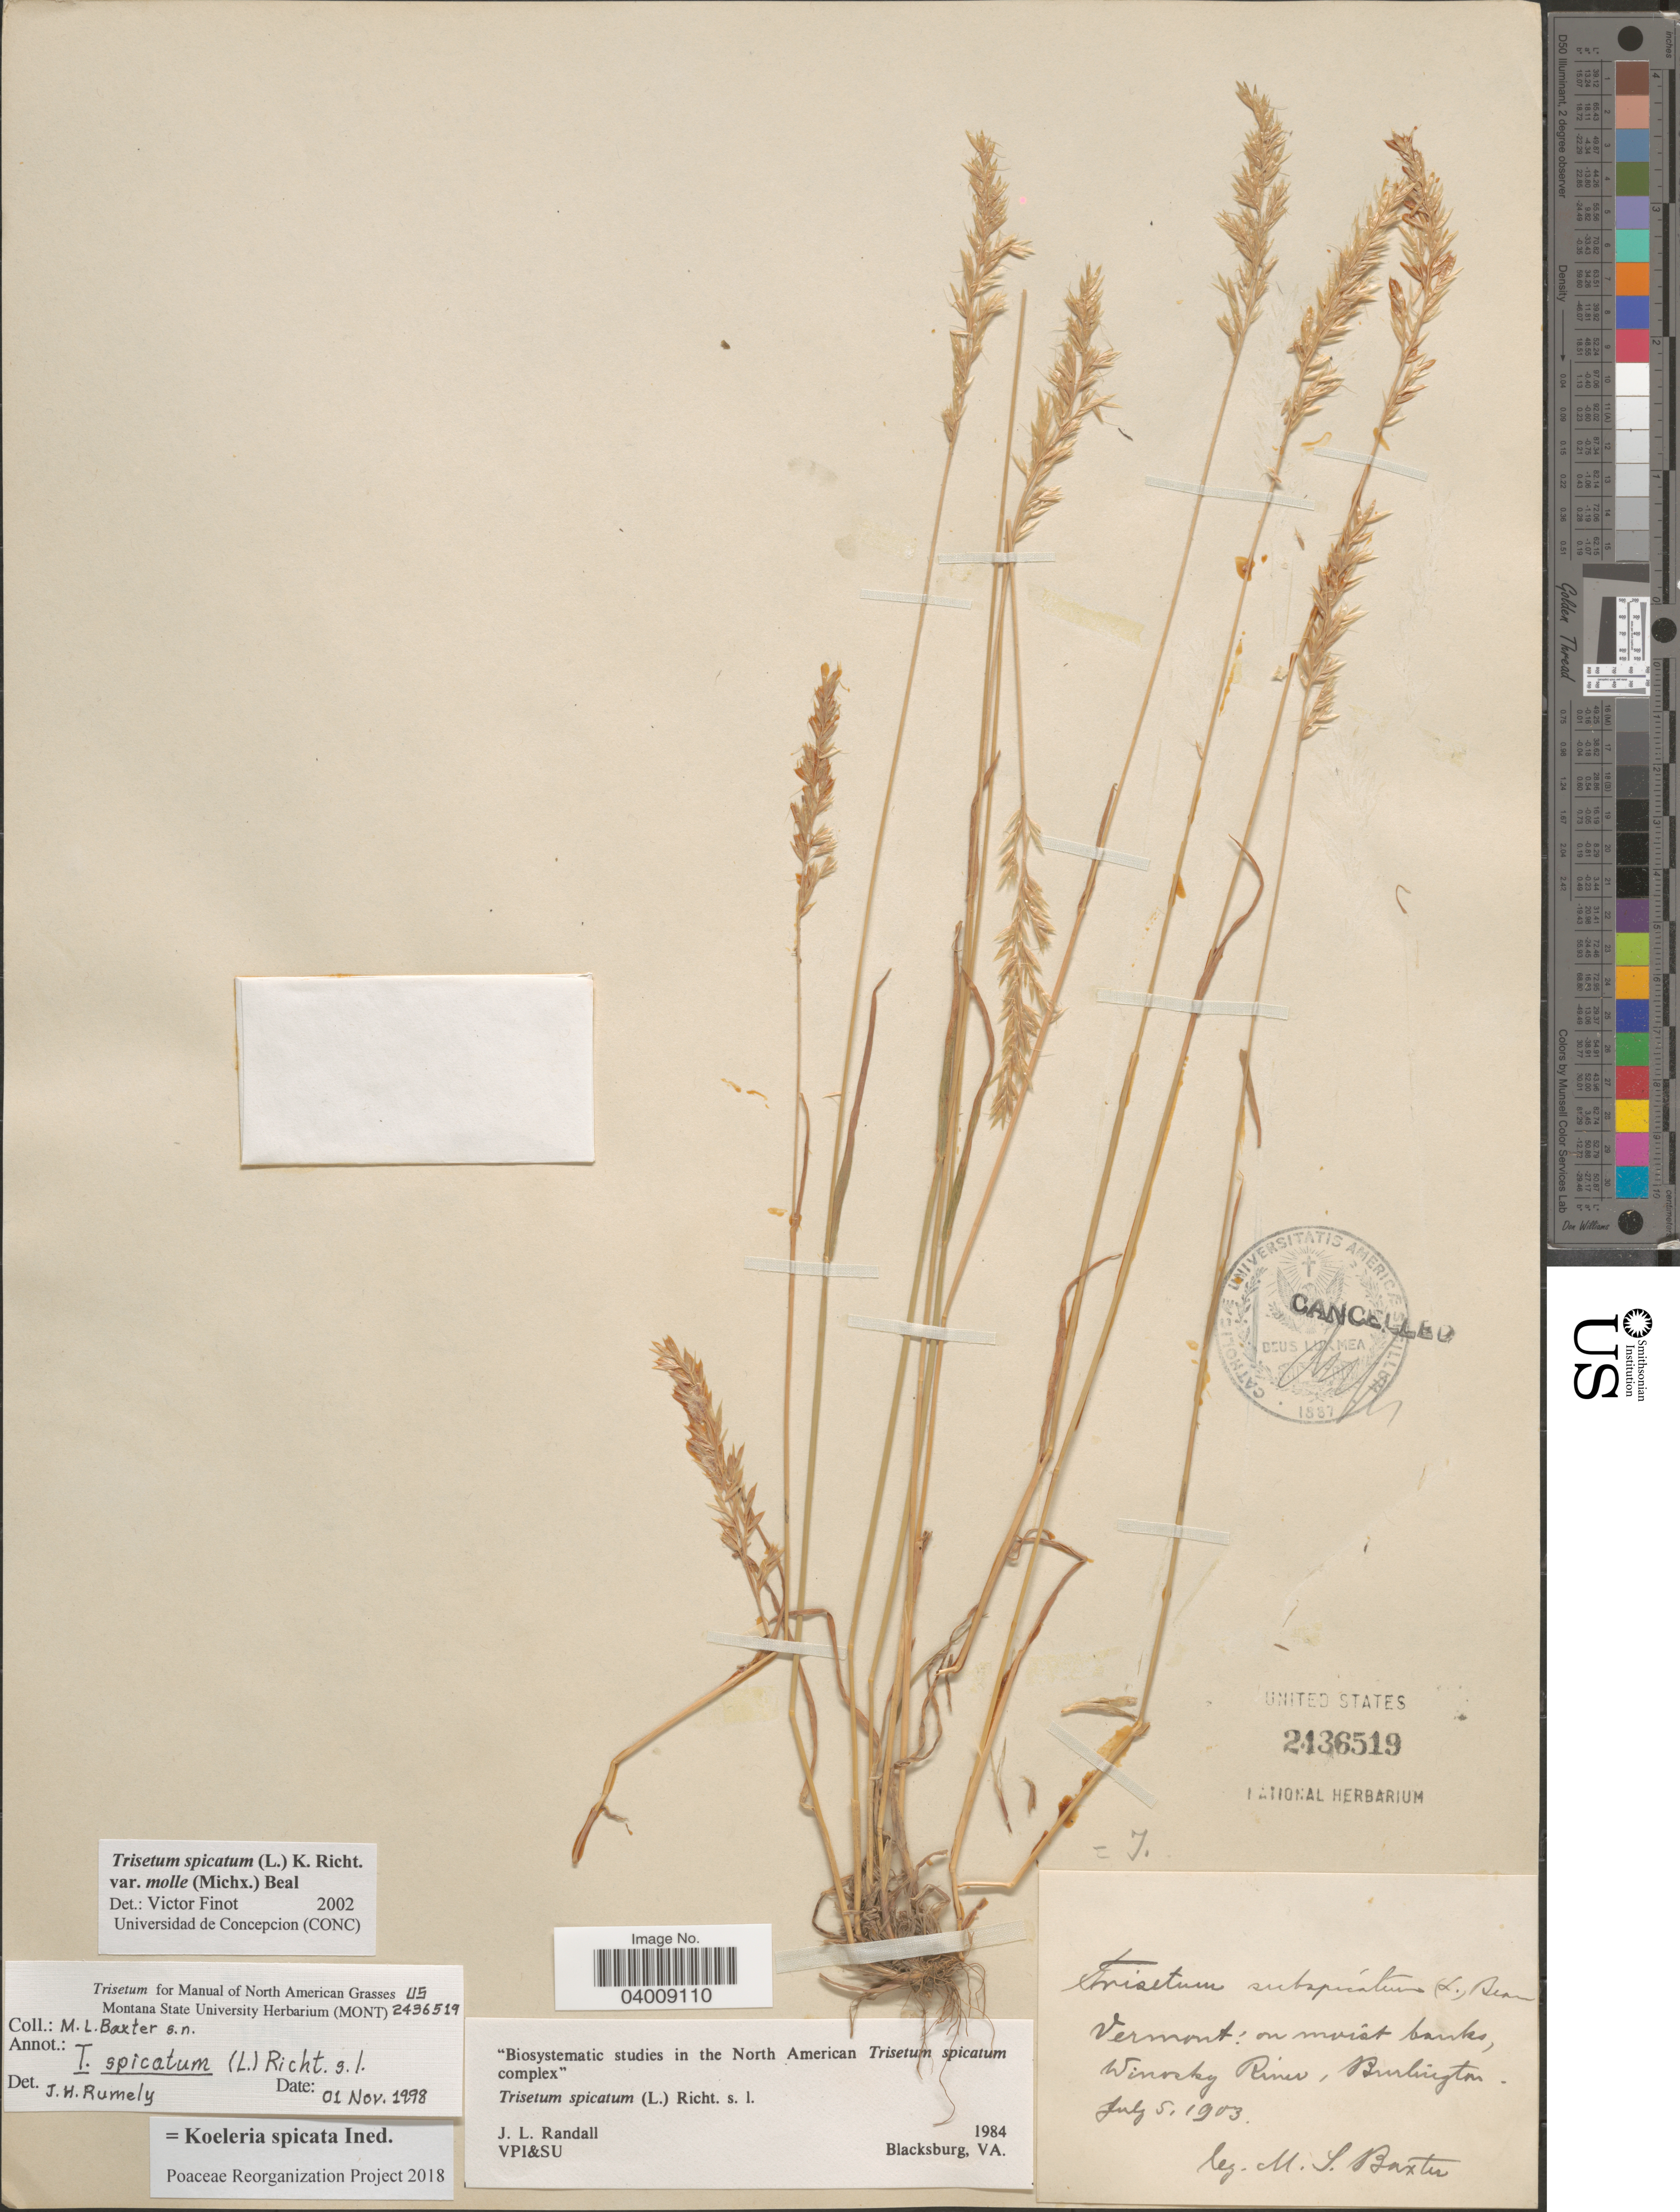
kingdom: Plantae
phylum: Tracheophyta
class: Liliopsida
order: Poales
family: Poaceae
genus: Koeleria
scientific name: Koeleria spicata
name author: (L.) Barberá et al.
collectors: M. Baxter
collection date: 1903-07-05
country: United States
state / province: Vermont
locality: On moist banks, Winosky River, Burlington.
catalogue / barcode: US 2436519